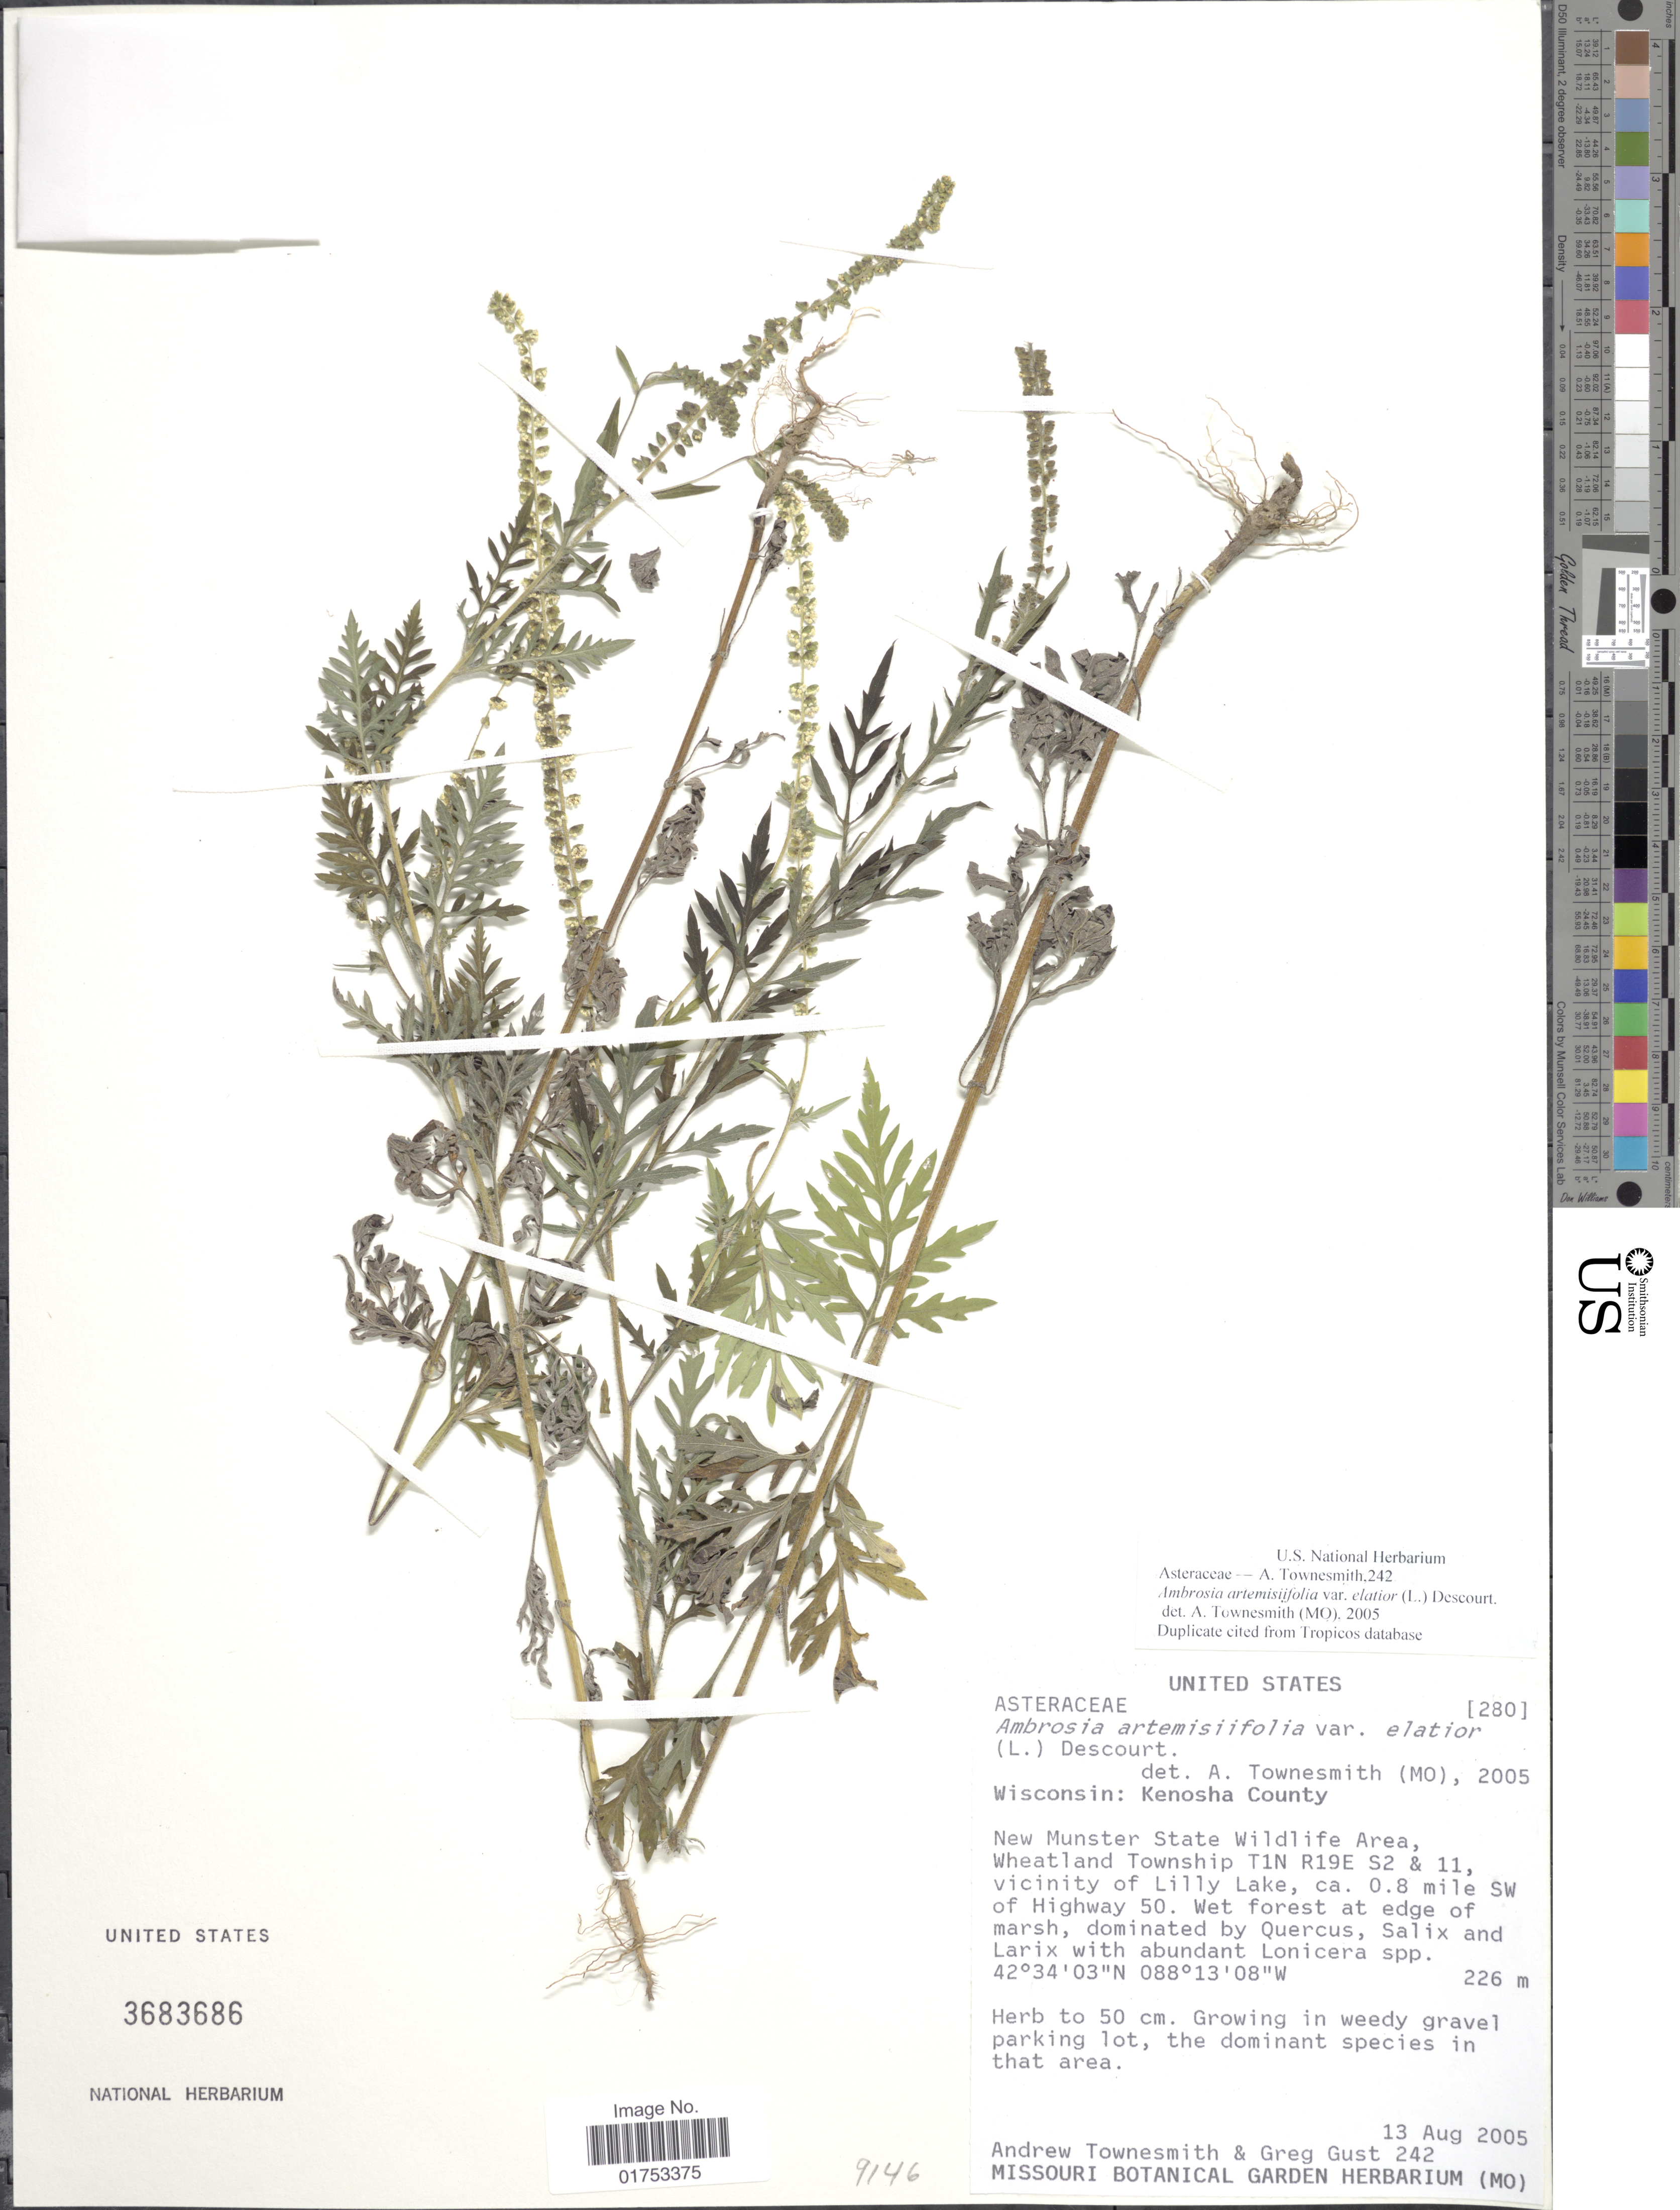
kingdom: Plantae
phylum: Tracheophyta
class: Magnoliopsida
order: Asterales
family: Asteraceae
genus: Ambrosia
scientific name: Ambrosia artemisiifolia var. elatior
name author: (L.) Descourt.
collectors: A. Townesmith & G. Gust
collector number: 242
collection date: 2005-08-13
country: United States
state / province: Wisconsin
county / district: Vernon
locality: United States, Kenosha County, New Munster State Wildlife Area, Wheatland Township T1N, R19E, S2 & 11, vicinity of Lilly Lake, ca 0.8 mile SW of Highway 50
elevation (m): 226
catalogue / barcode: US 3683686